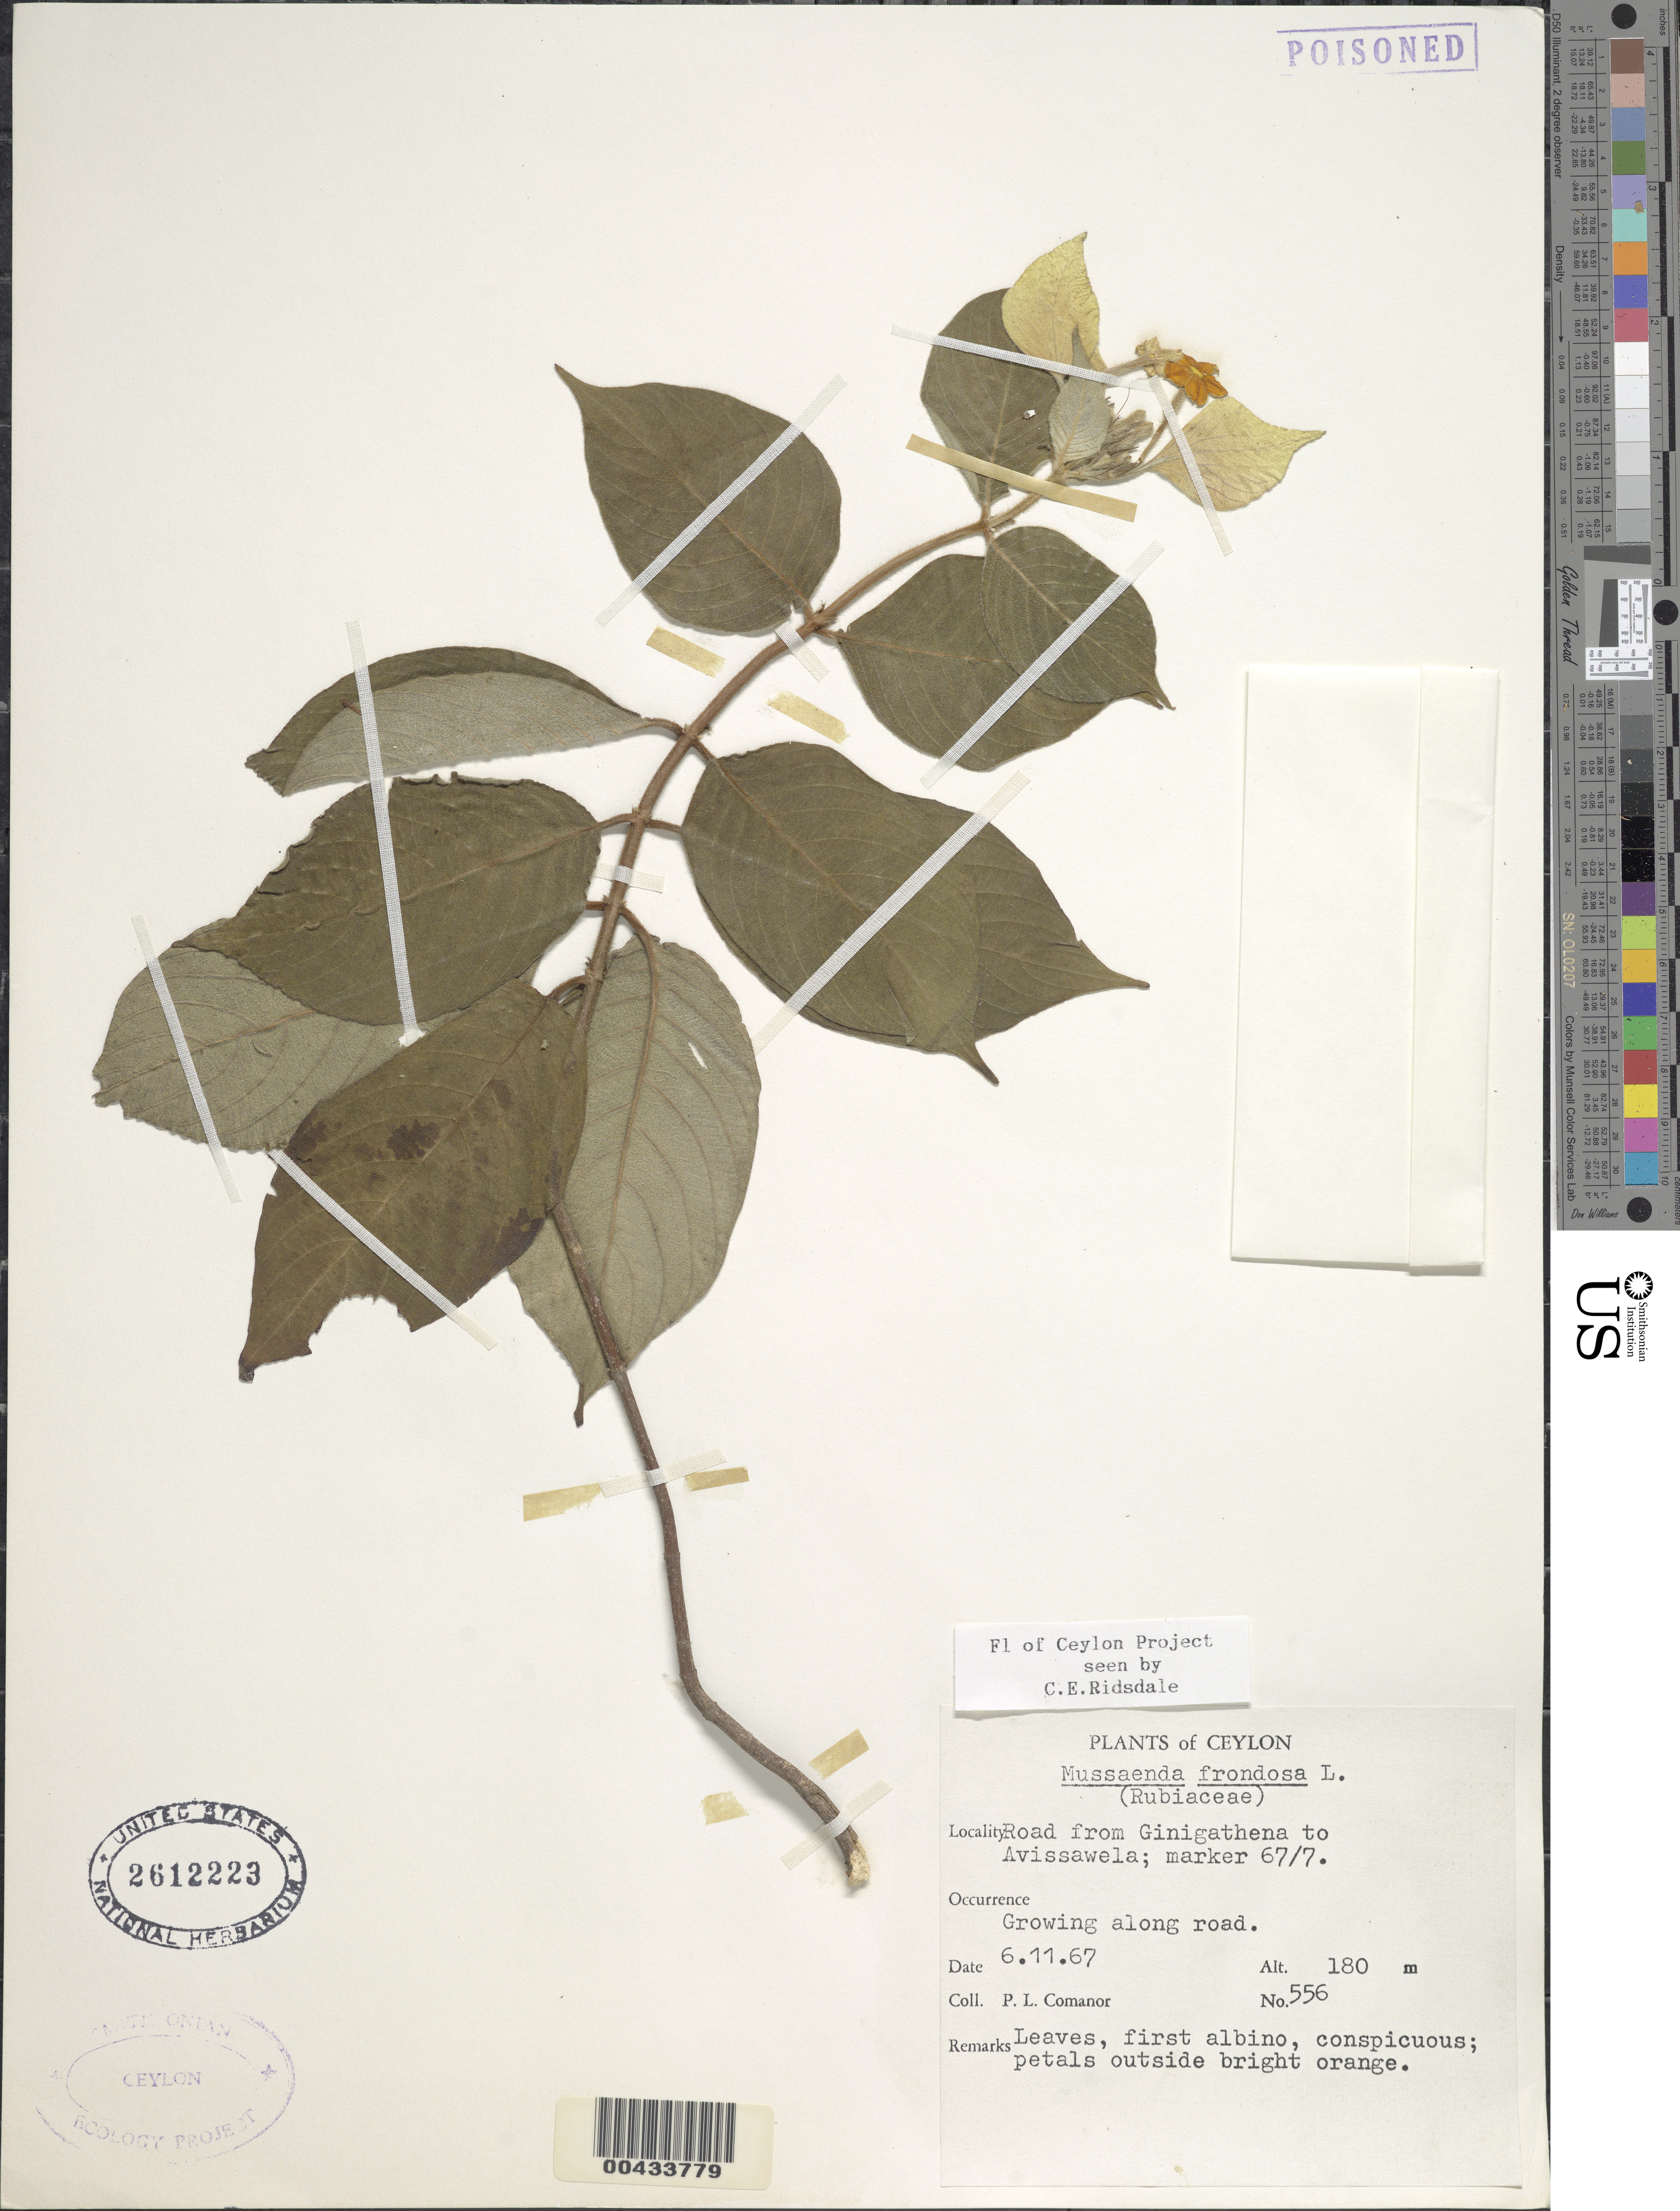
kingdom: Plantae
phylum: Tracheophyta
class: Magnoliopsida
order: Gentianales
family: Rubiaceae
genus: Mussaenda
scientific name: Mussaenda frondosa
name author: L.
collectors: P. Comanor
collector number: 556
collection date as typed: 06 Nov 1967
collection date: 1967-11-06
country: Sri Lanka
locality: Rd from Ginigathena to Avissawela, marker 67/7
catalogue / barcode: US 2612223